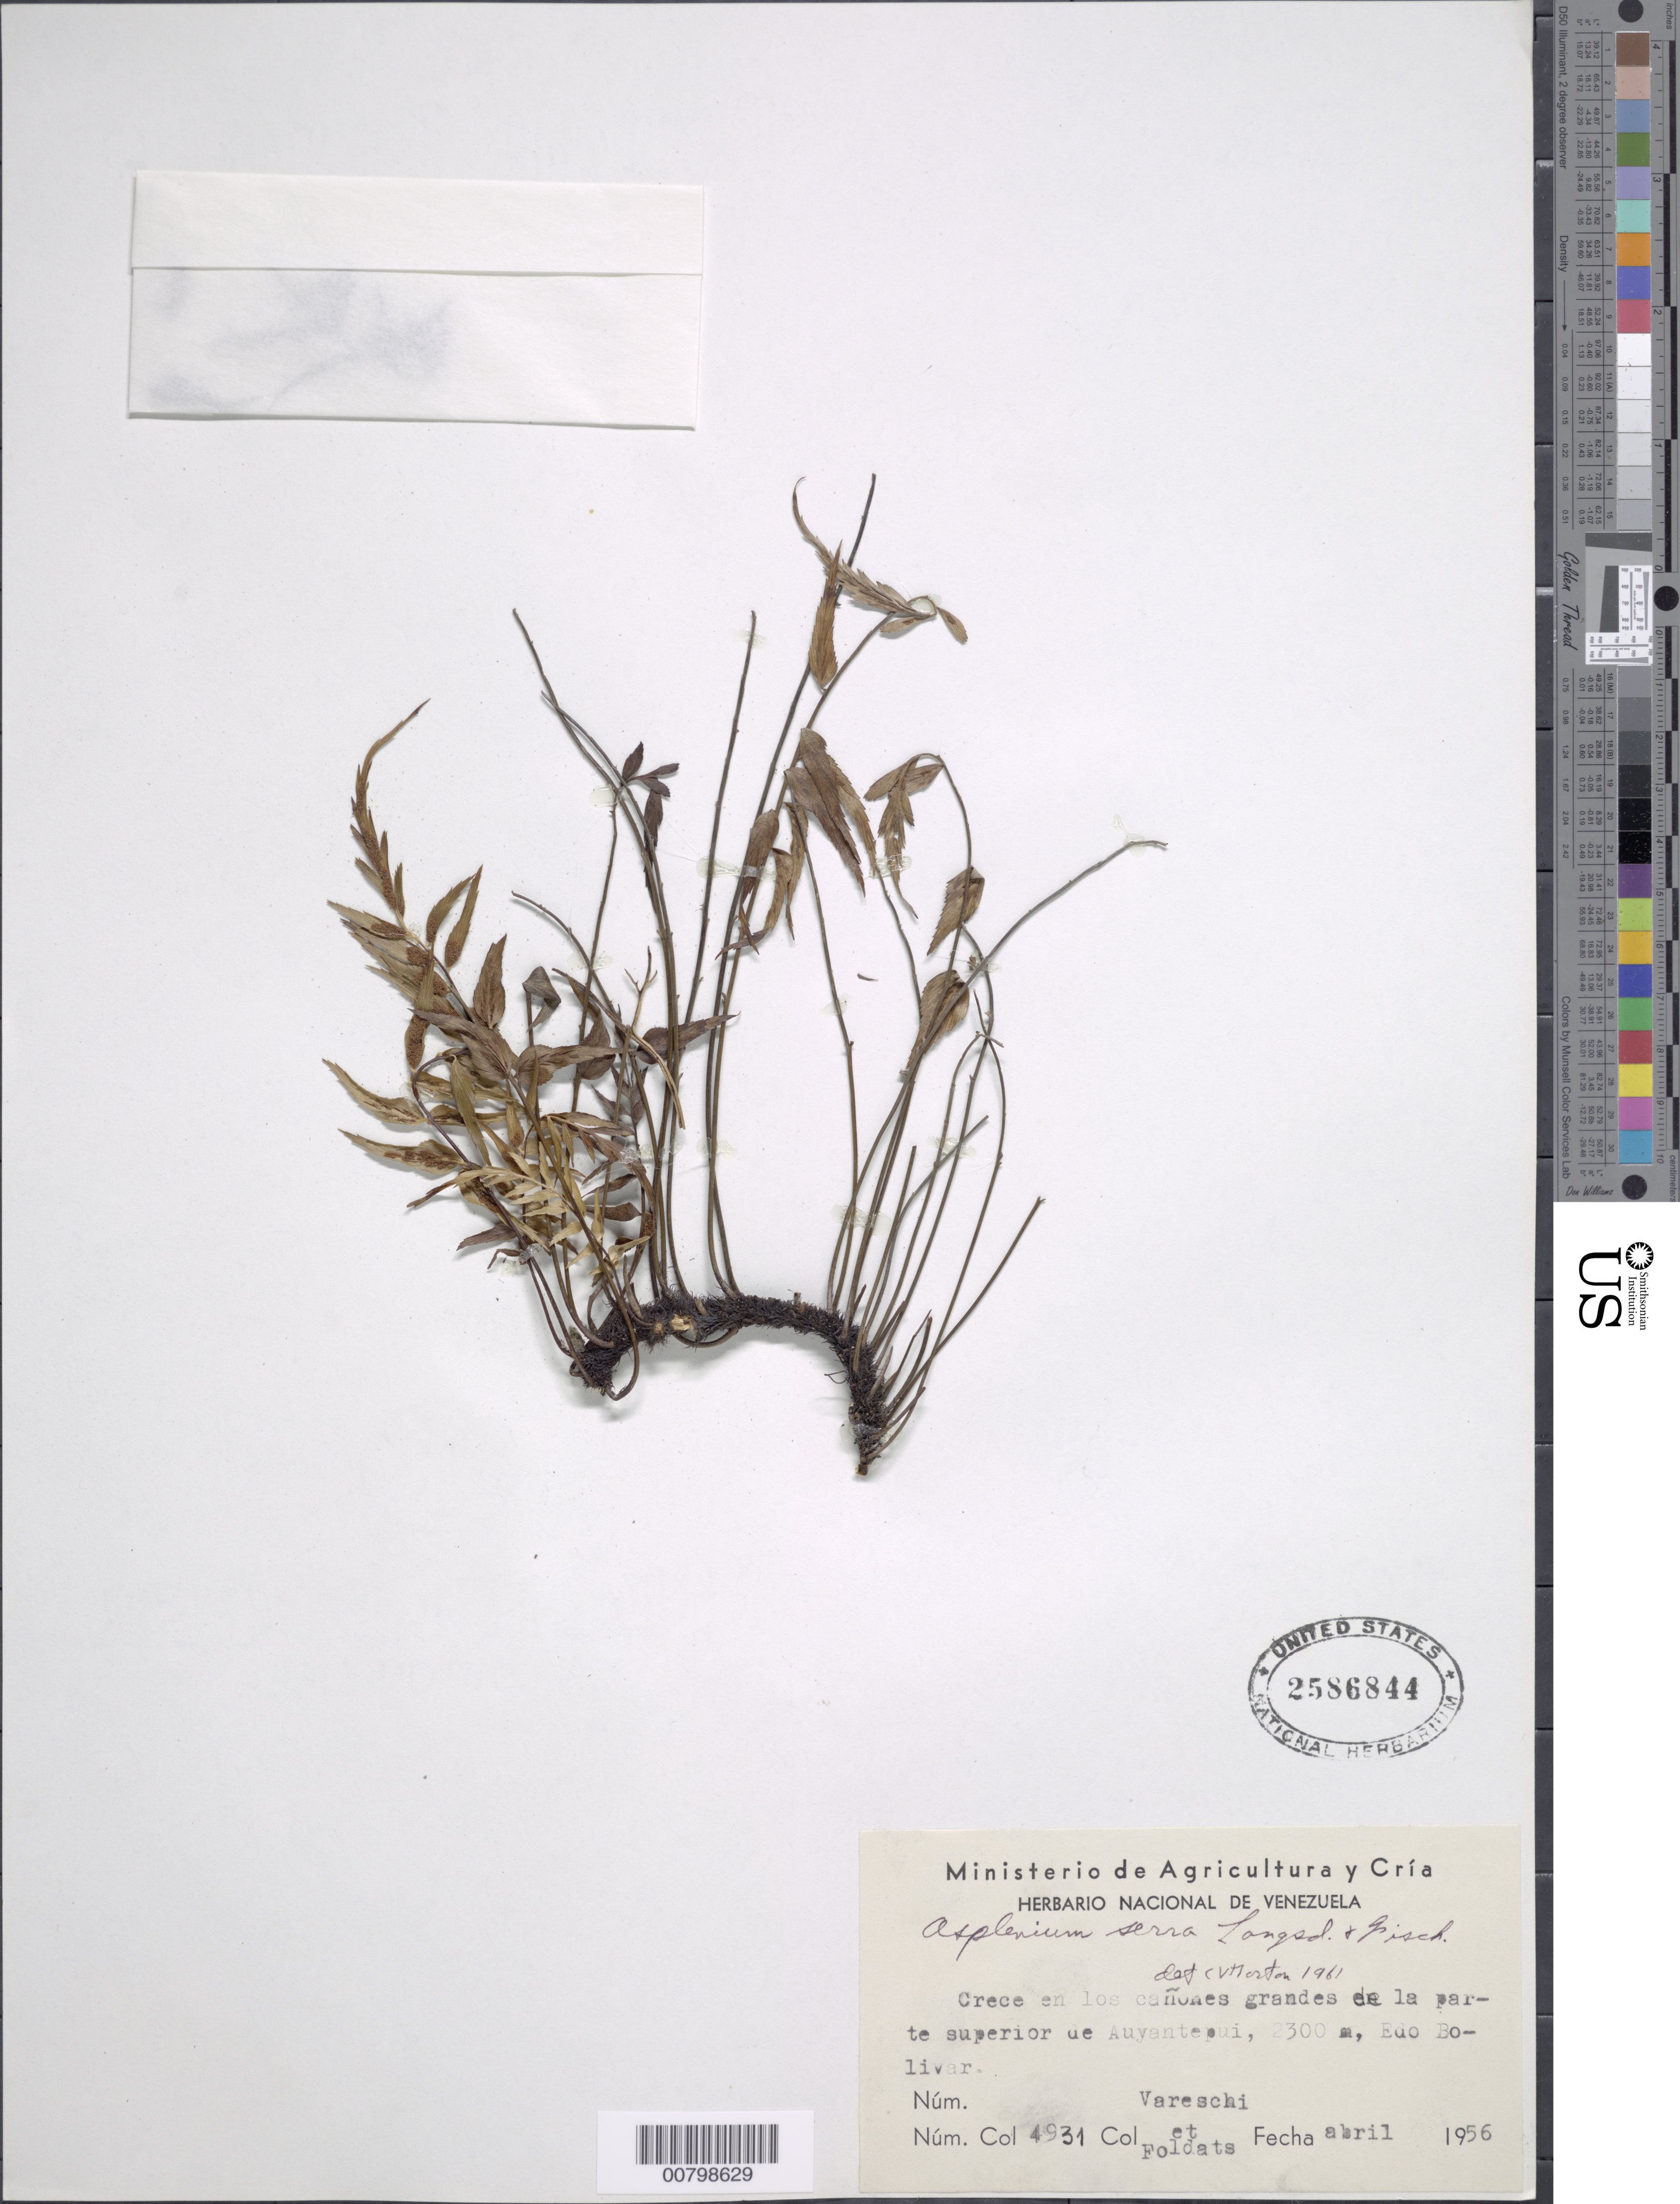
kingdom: Plantae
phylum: Tracheophyta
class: Polypodiopsida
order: Polypodiales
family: Aspleniaceae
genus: Asplenium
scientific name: Asplenium serra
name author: Langsd. & Fisch.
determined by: Morton, C. V.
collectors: V. Vareschi & E. Foldats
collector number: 4931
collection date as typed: Apr-56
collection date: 1956-04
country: Venezuela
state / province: Bolívar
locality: Auyan-tepuí, parte superíor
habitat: Crece en los canones grandes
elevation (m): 2300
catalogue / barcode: US 2586844